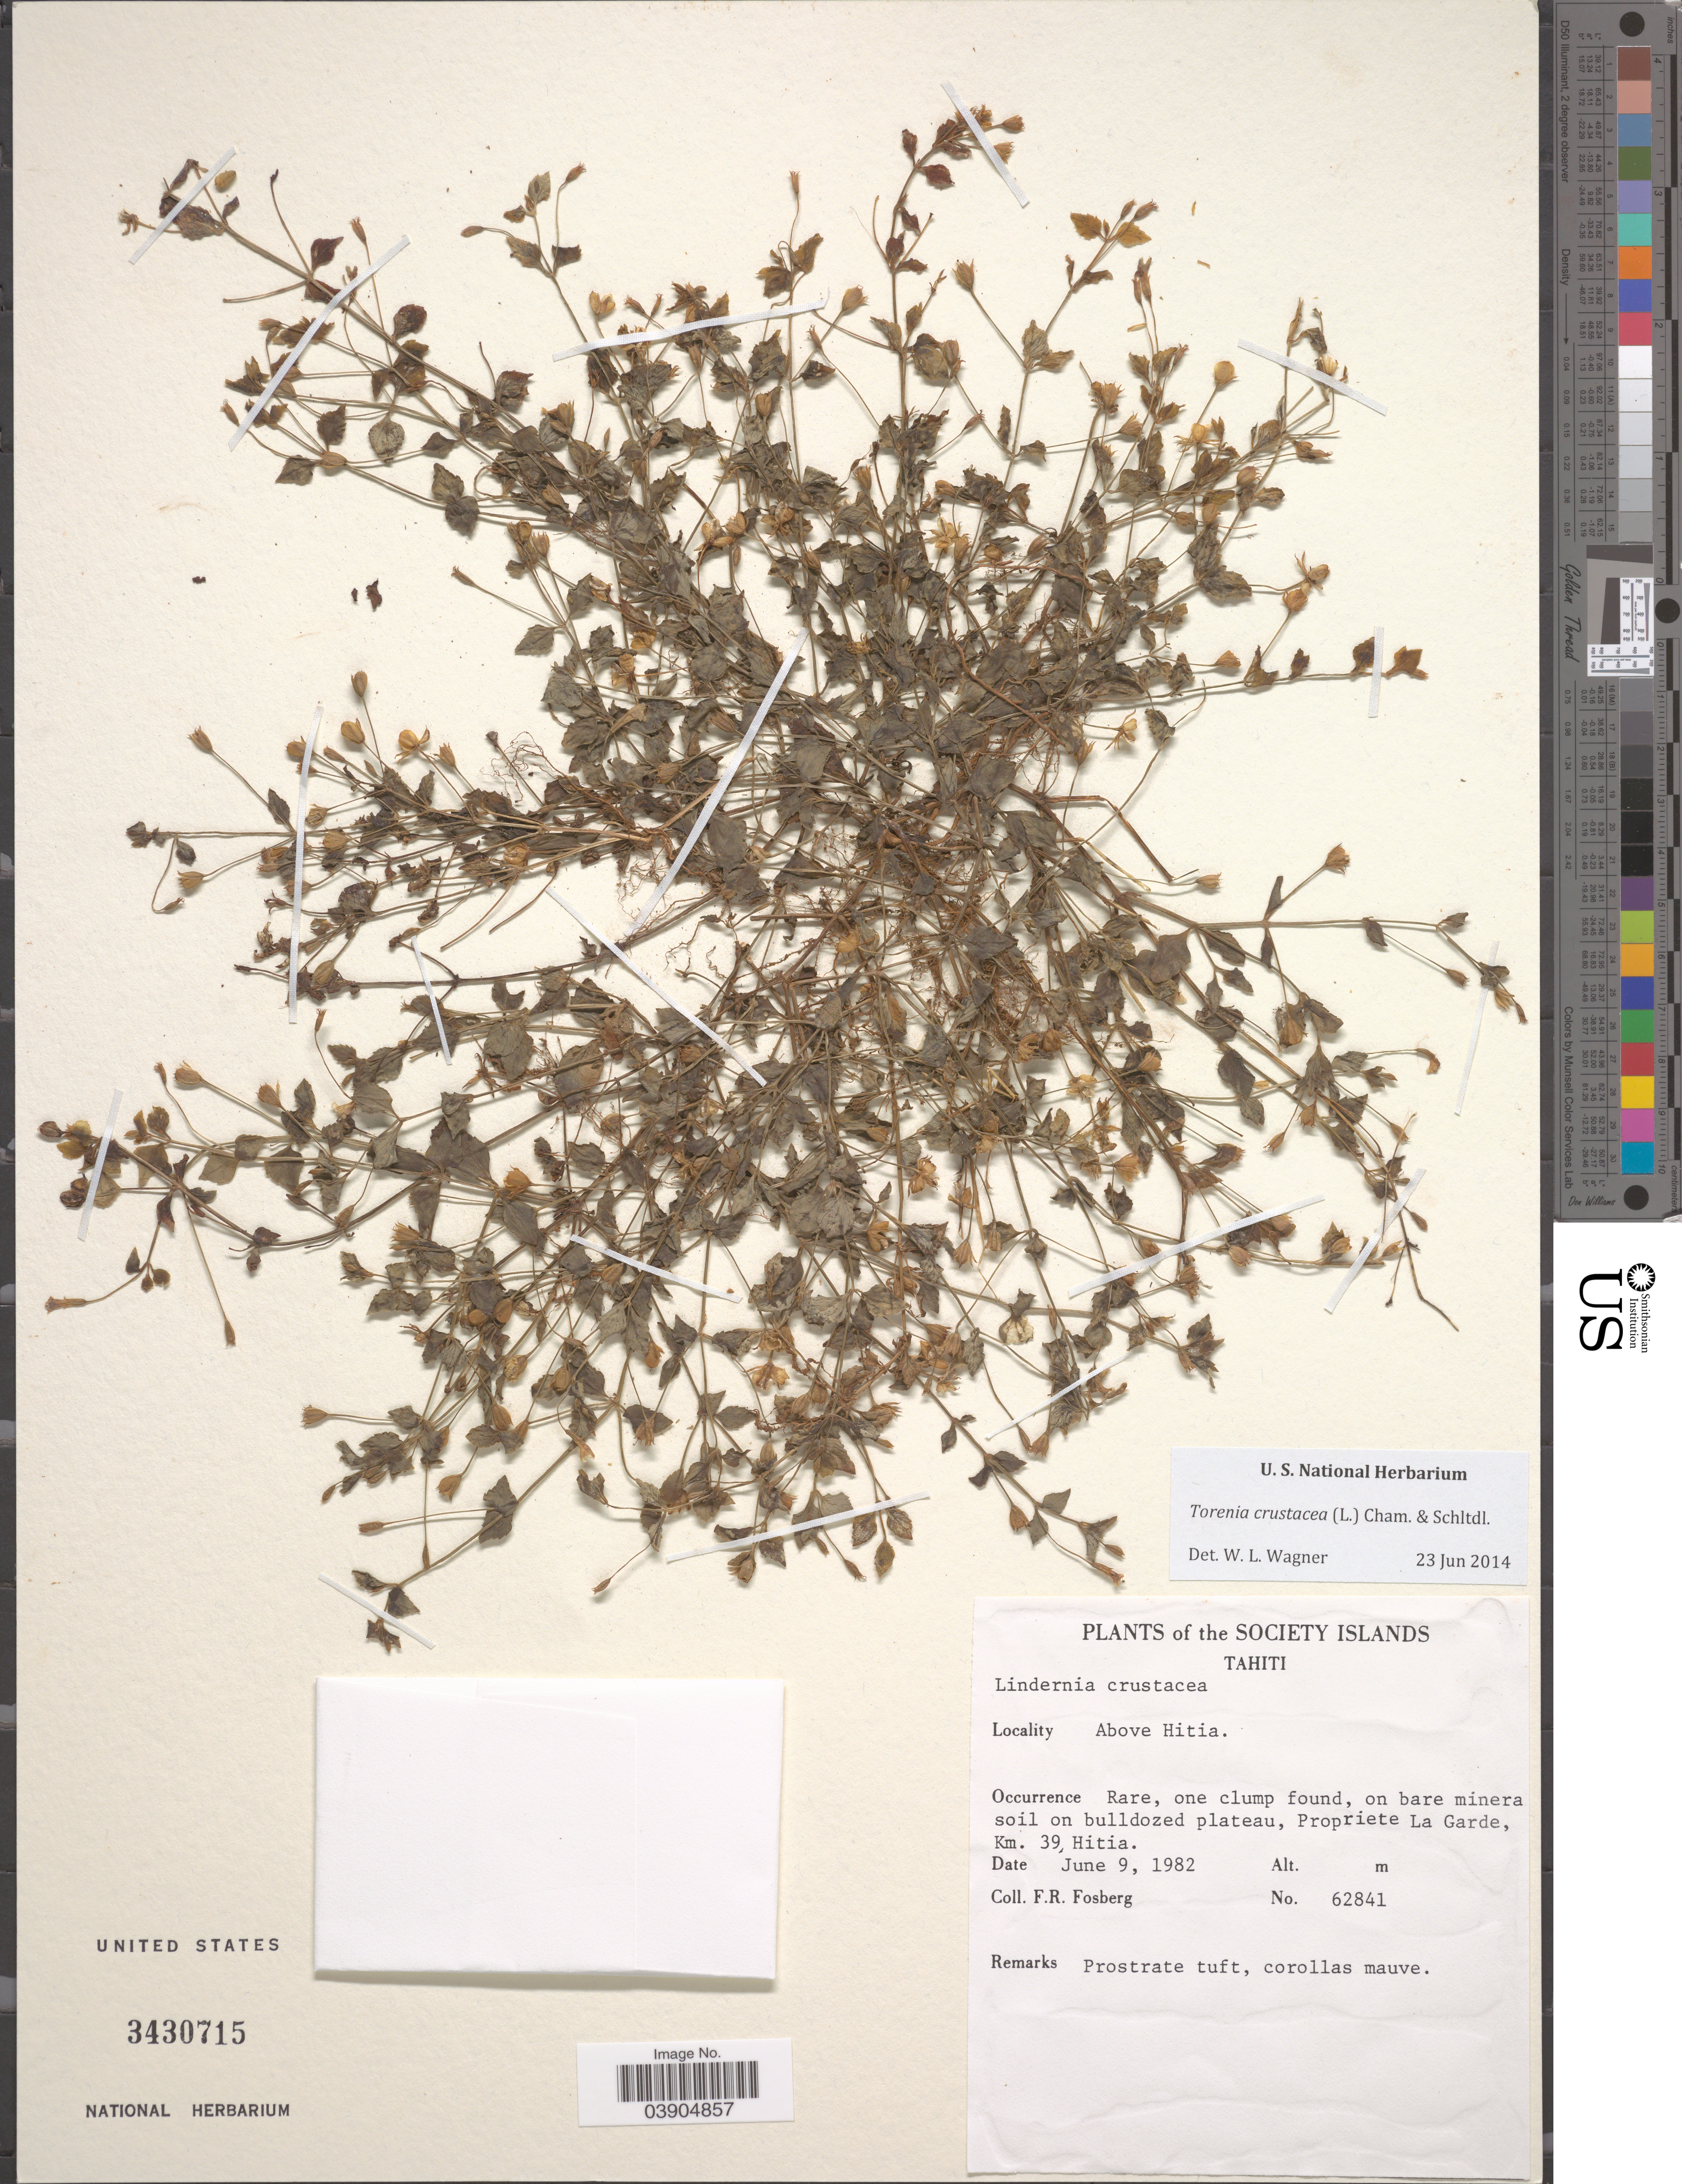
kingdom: Plantae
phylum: Tracheophyta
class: Magnoliopsida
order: Lamiales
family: Linderniaceae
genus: Lindernia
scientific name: Lindernia crustacea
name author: (L.) F. Muell.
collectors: F. R. Fosberg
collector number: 62841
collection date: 1982-06-09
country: French Polynesia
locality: The Society Islands. Tahiti. Above Hitia. Propriete La Garde, Km. 39, Hitia.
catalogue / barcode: US 3430715